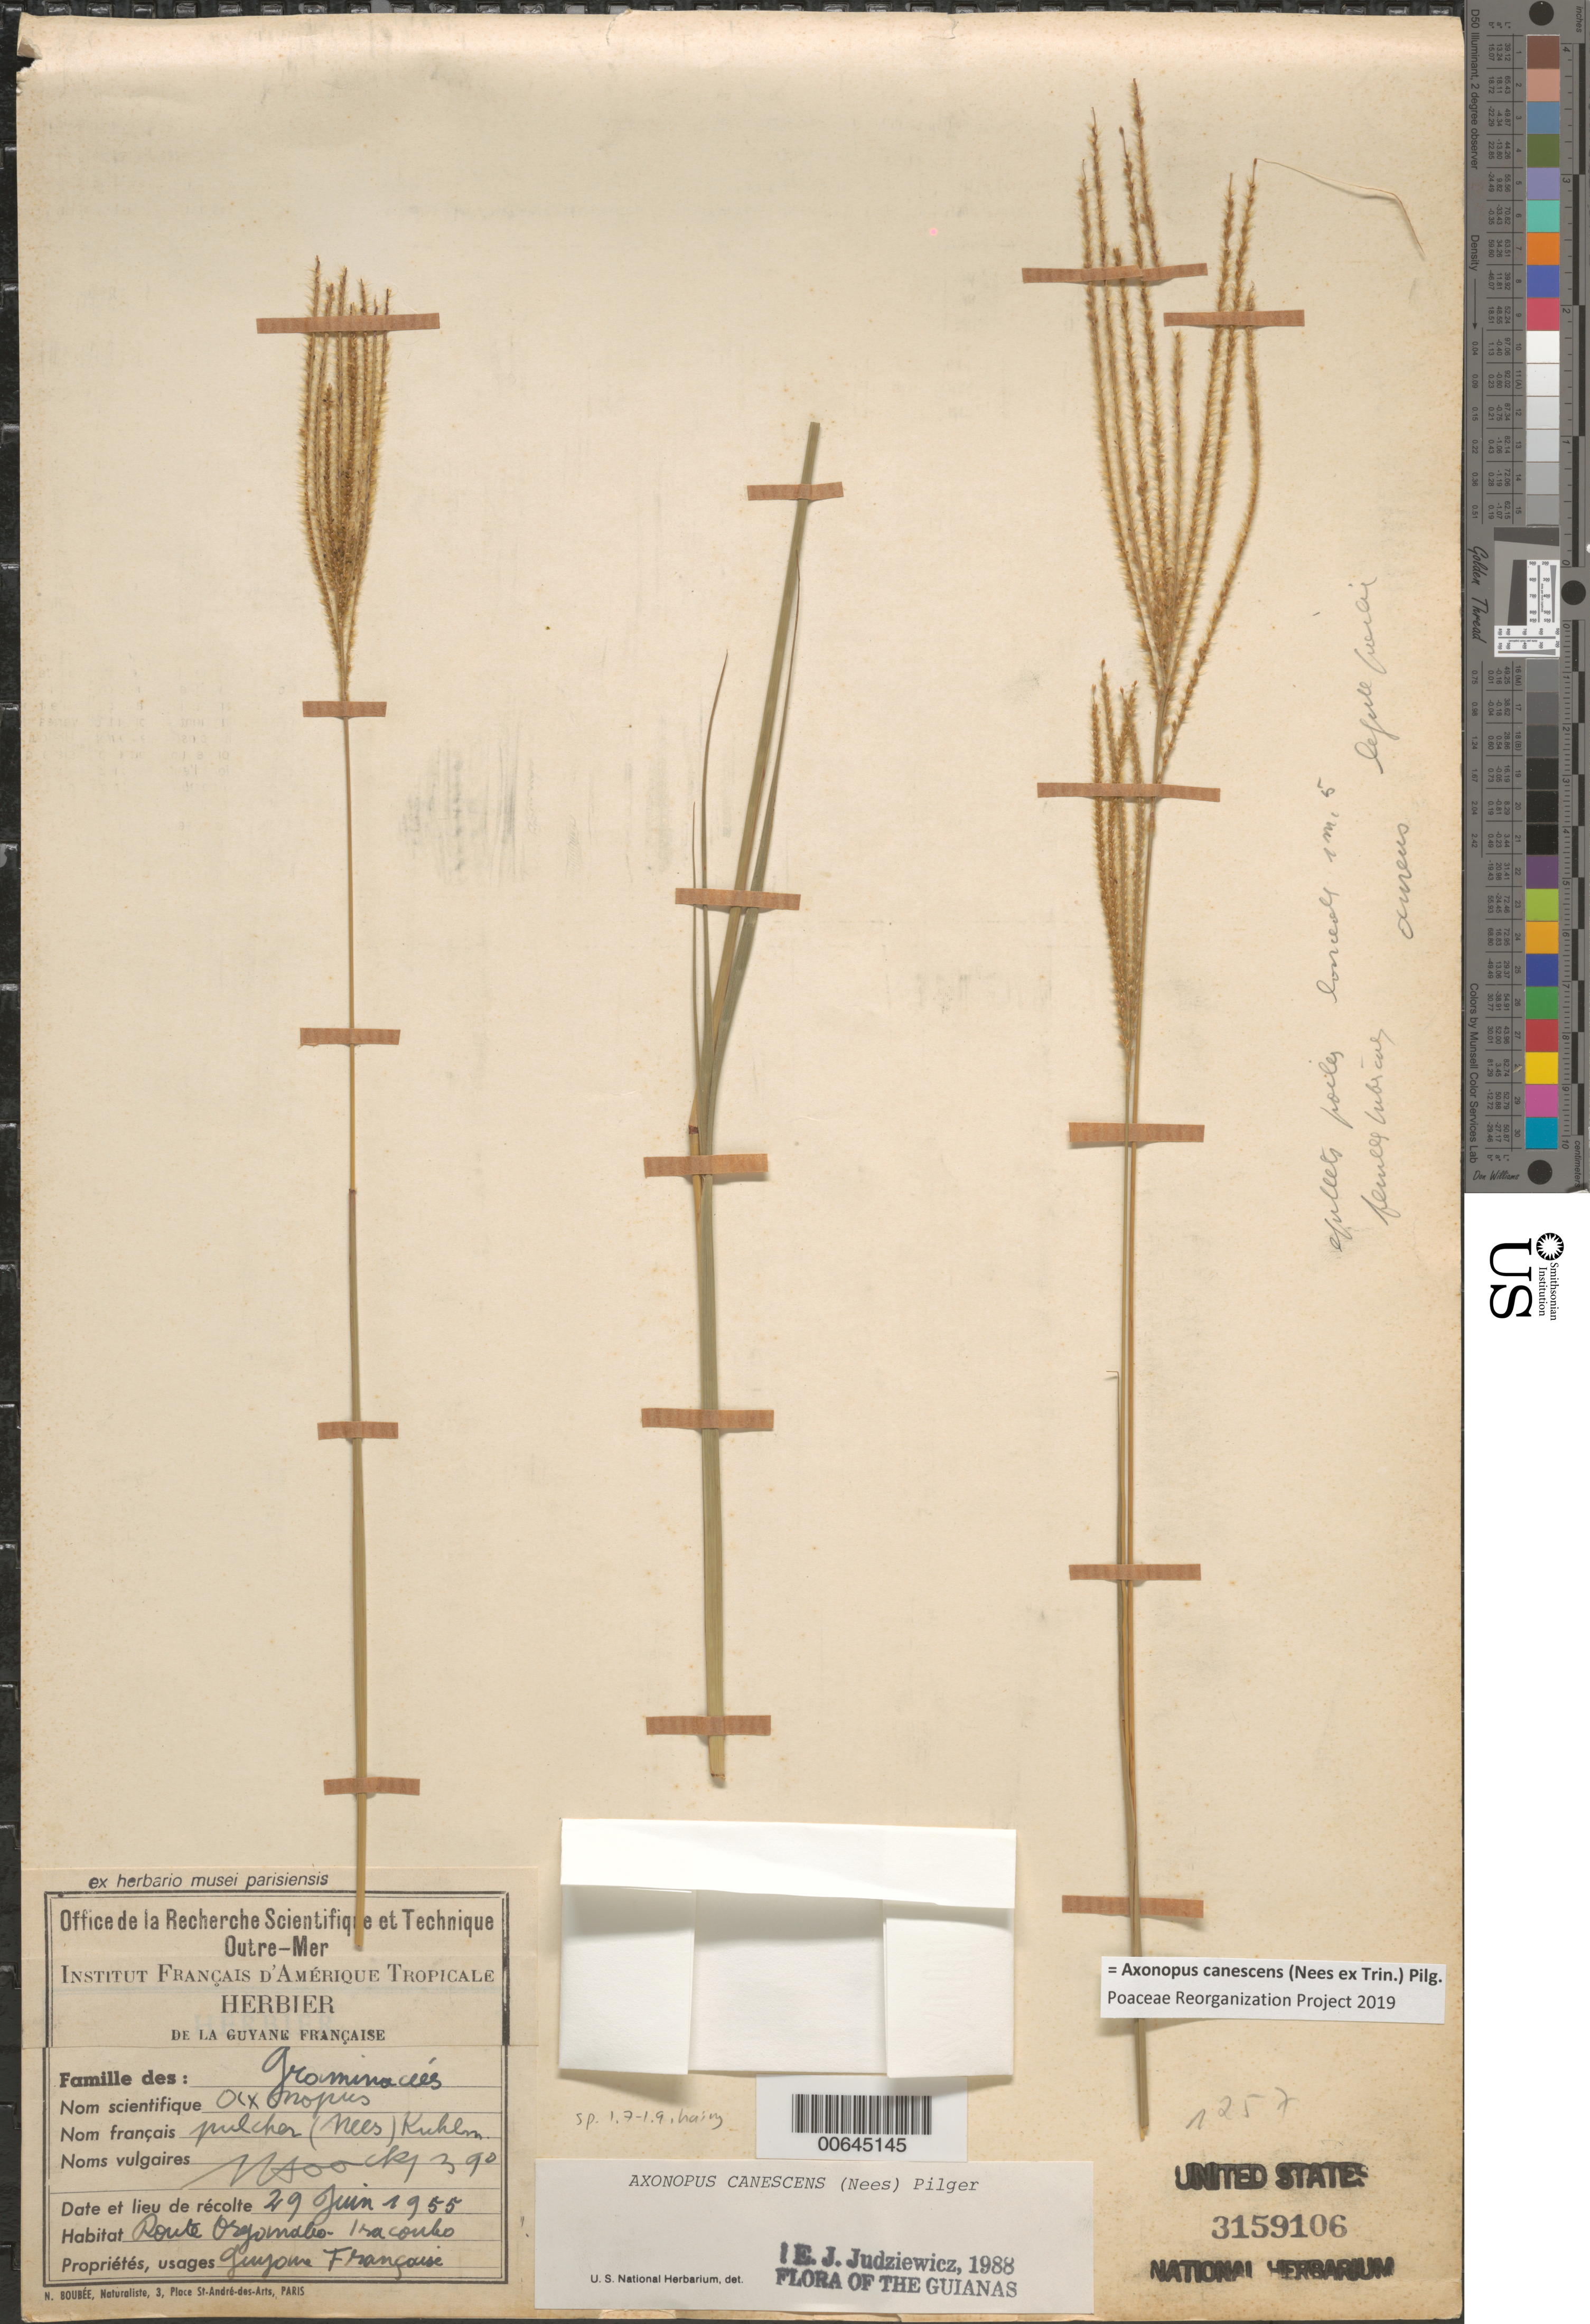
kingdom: Plantae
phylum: Tracheophyta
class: Liliopsida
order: Poales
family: Poaceae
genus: Axonopus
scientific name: Axonopus canescens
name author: (Nees ex Trin.) Pilg.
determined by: Judziewicz, E. J.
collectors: J. Hoock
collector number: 390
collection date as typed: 29-Jun-55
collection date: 1955-06-29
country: French Guiana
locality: Route de Organabo-Iracoubo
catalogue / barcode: US 3159106